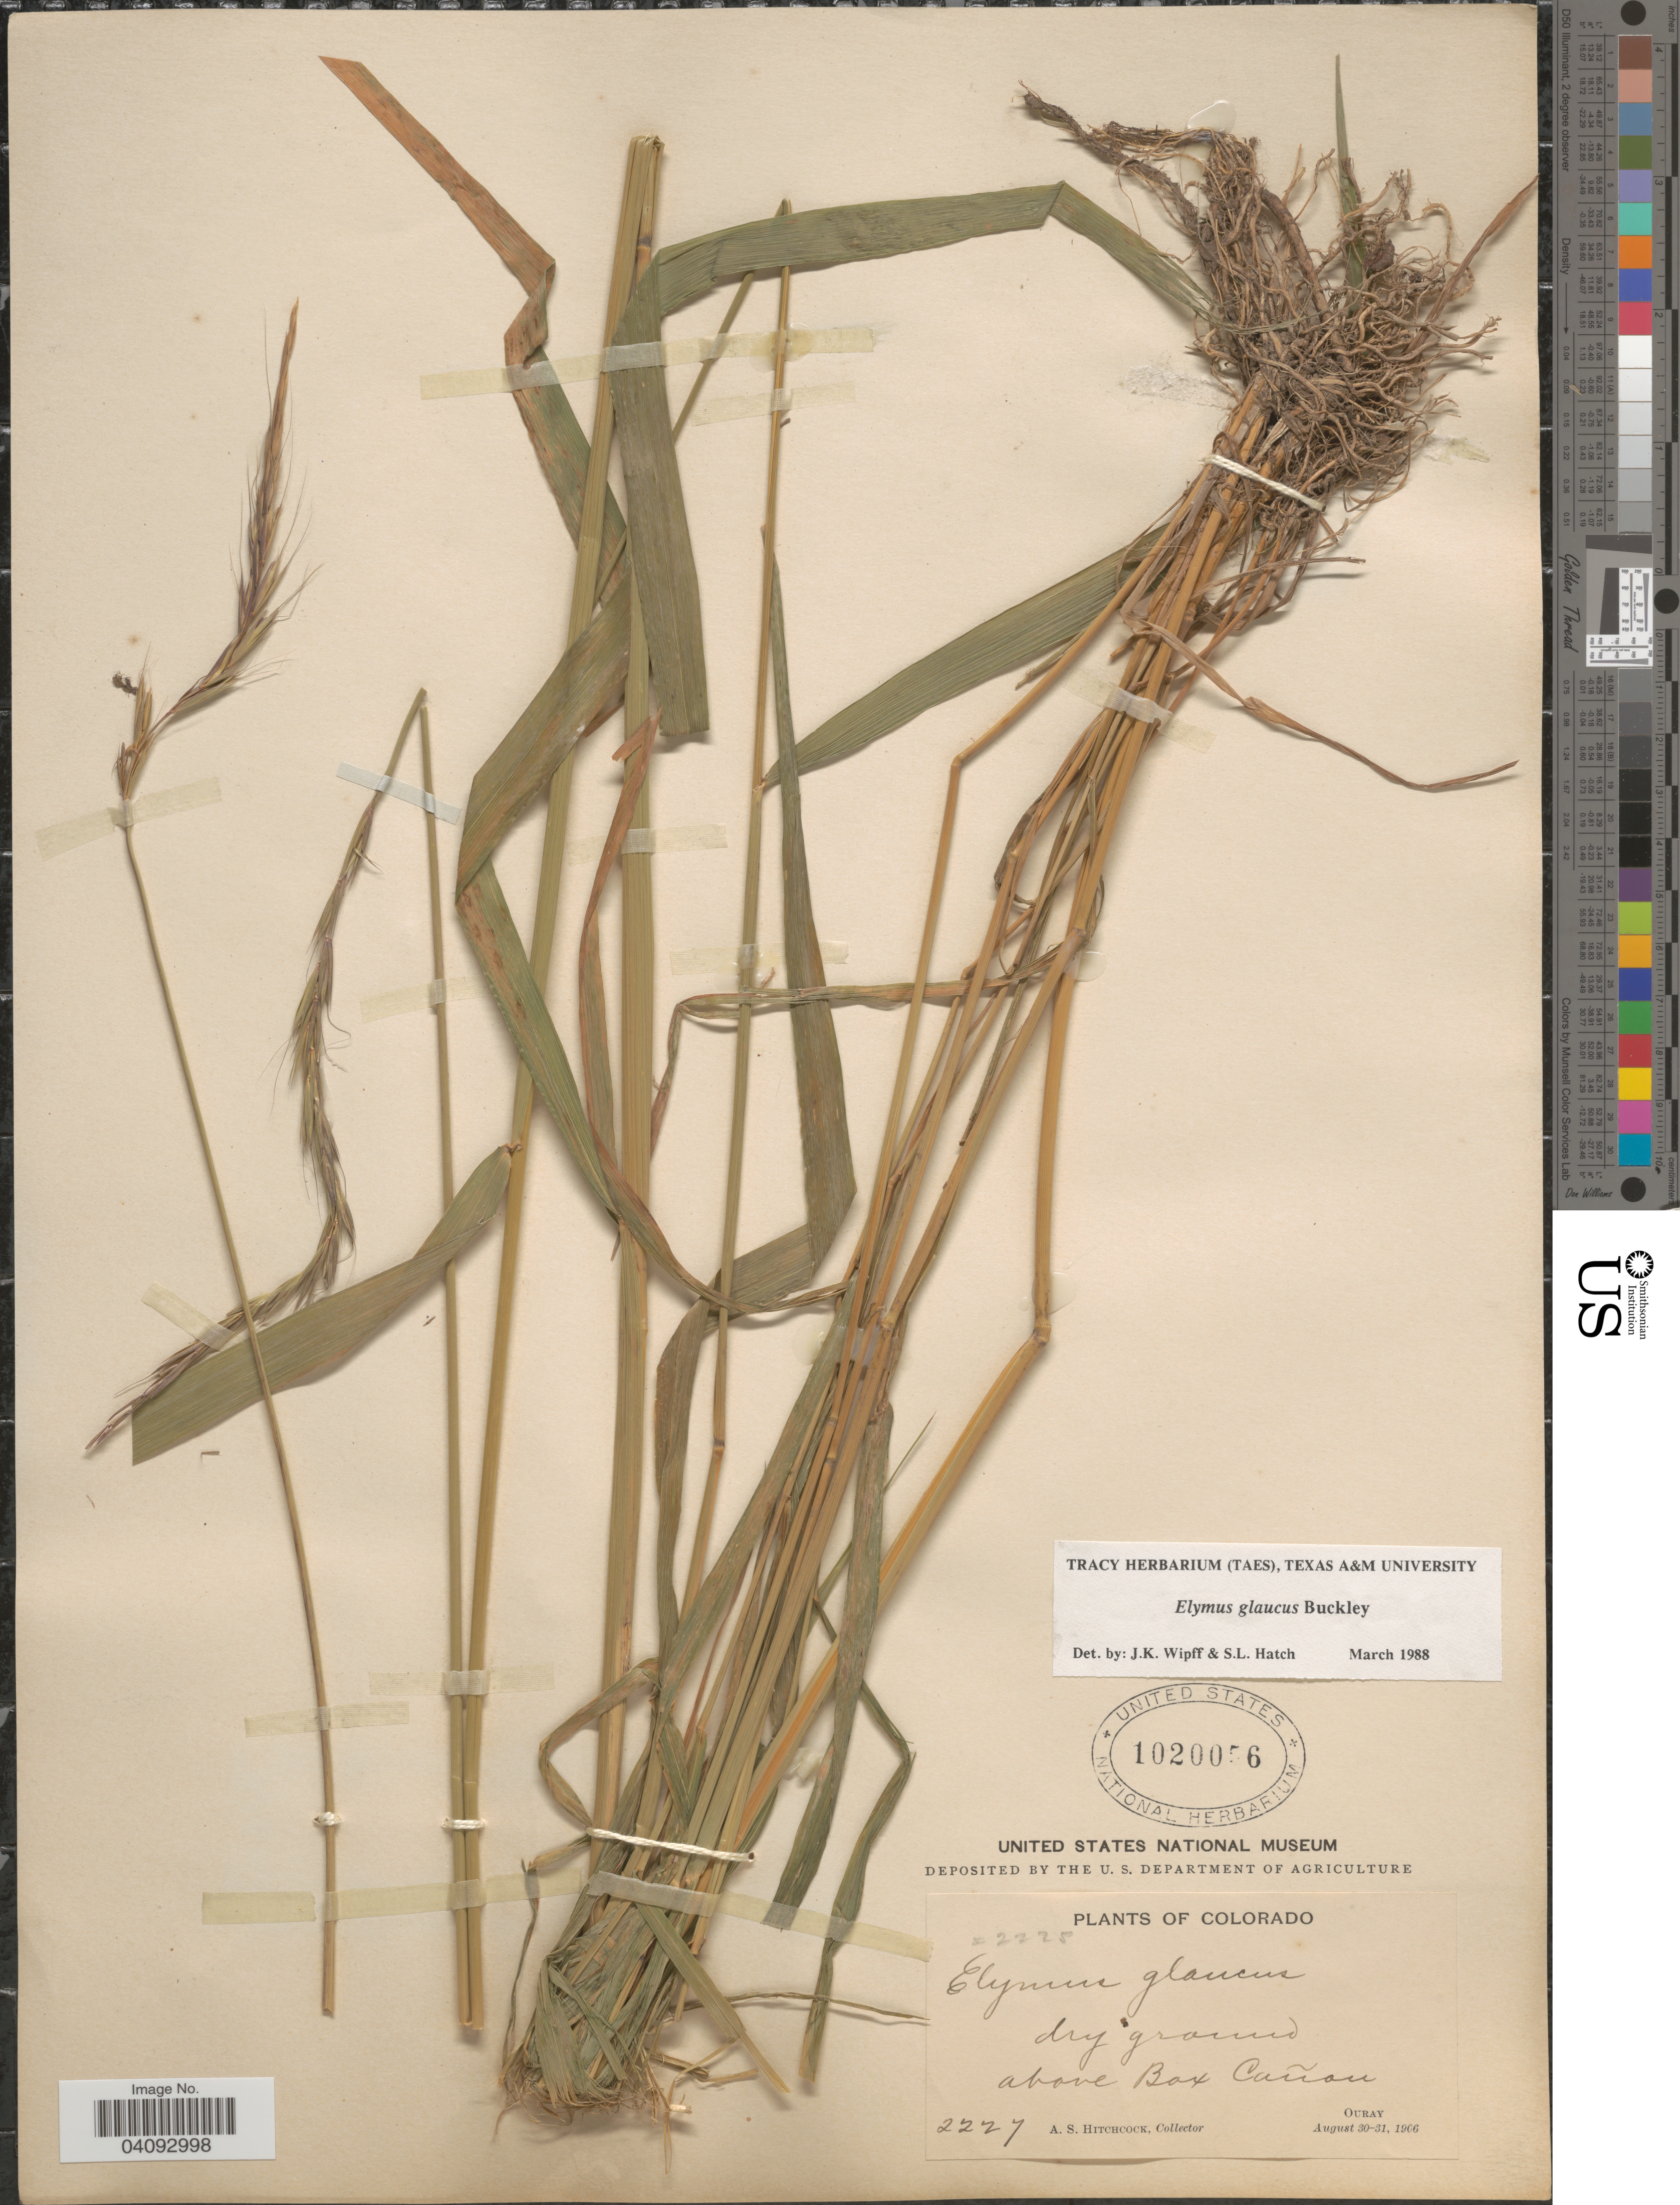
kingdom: Plantae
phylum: Tracheophyta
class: Liliopsida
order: Poales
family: Poaceae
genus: Elymus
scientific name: Elymus glaucus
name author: Buckley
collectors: A. S. Hitchcock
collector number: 2227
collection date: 1906-08-30/1906-08-31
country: United States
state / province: Colorado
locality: Dry ground. Above Box Cañon. Ouray.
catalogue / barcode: US 1020056